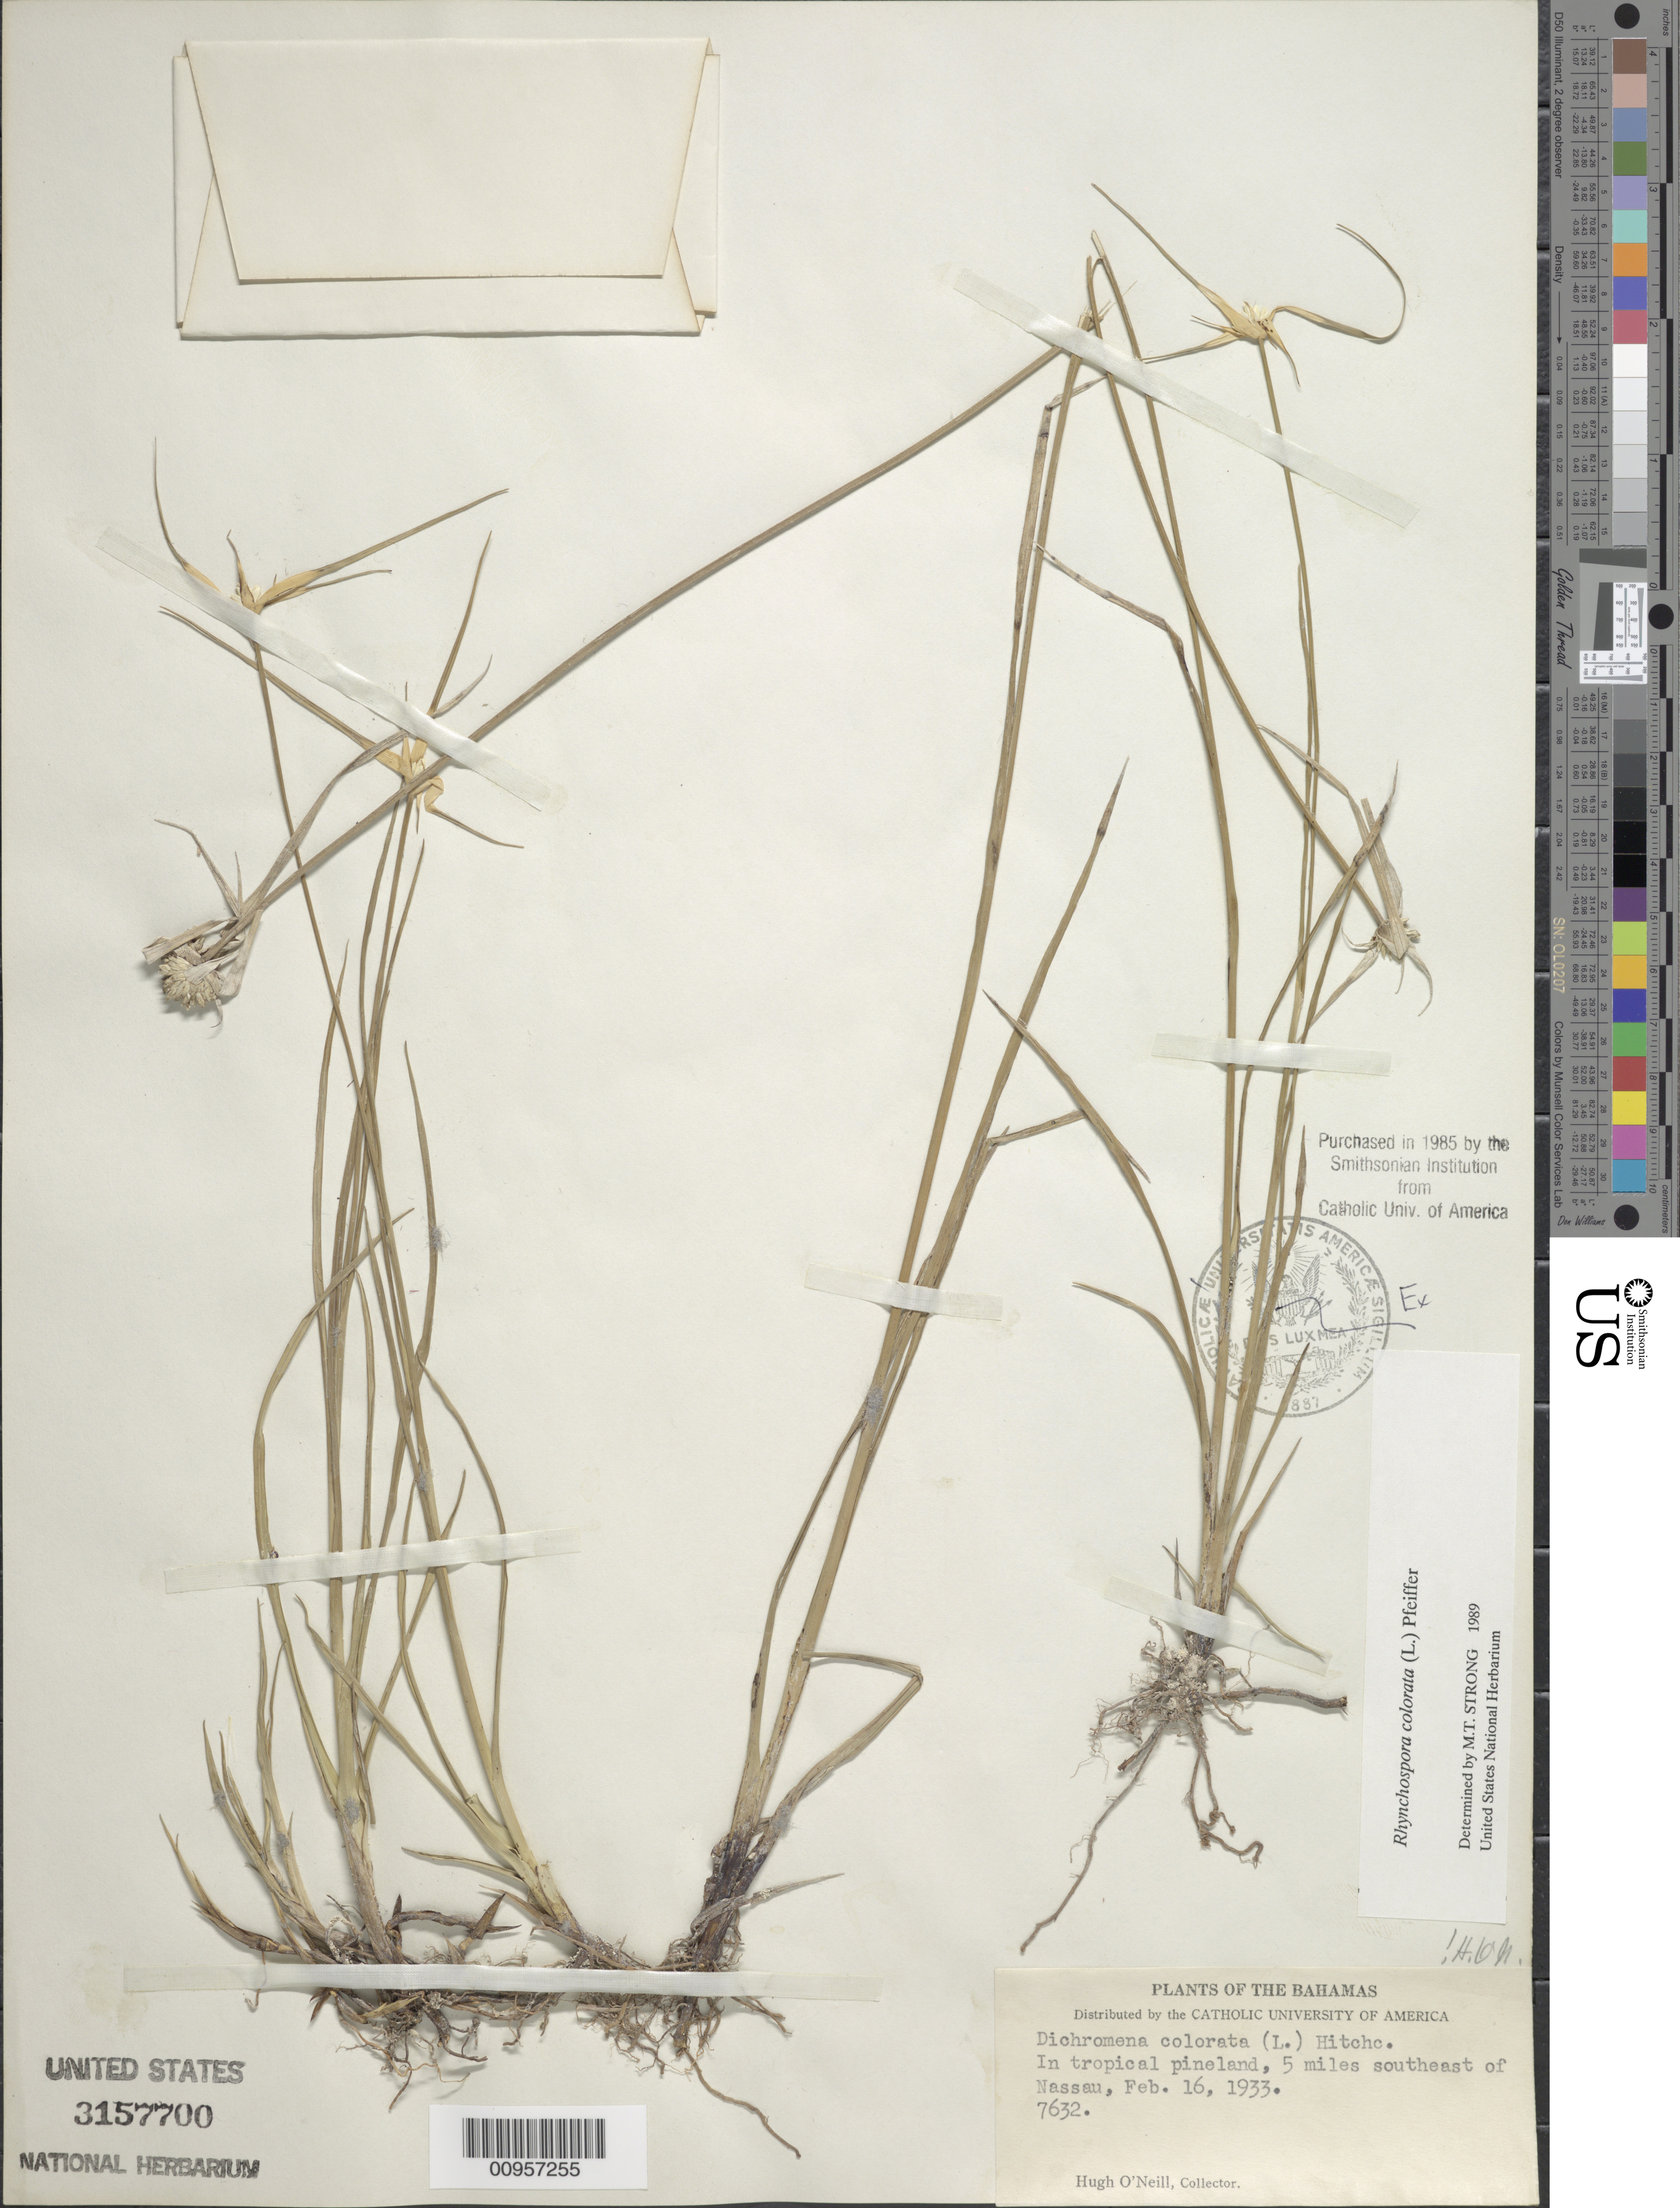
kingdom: Plantae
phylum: Tracheophyta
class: Liliopsida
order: Poales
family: Cyperaceae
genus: Rhynchospora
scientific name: Rhynchospora colorata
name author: (L.) H. Pfeiff.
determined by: Strong, M. T., (US), Smithsonian Institution - National Museum of Natural History (UNITED STATES)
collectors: H. O'Neill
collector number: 7632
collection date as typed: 16 Feb 1933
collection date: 1933-02-16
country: Bahamas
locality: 5 miles SE of Nassau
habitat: In tropical pineland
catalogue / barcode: US 3157700